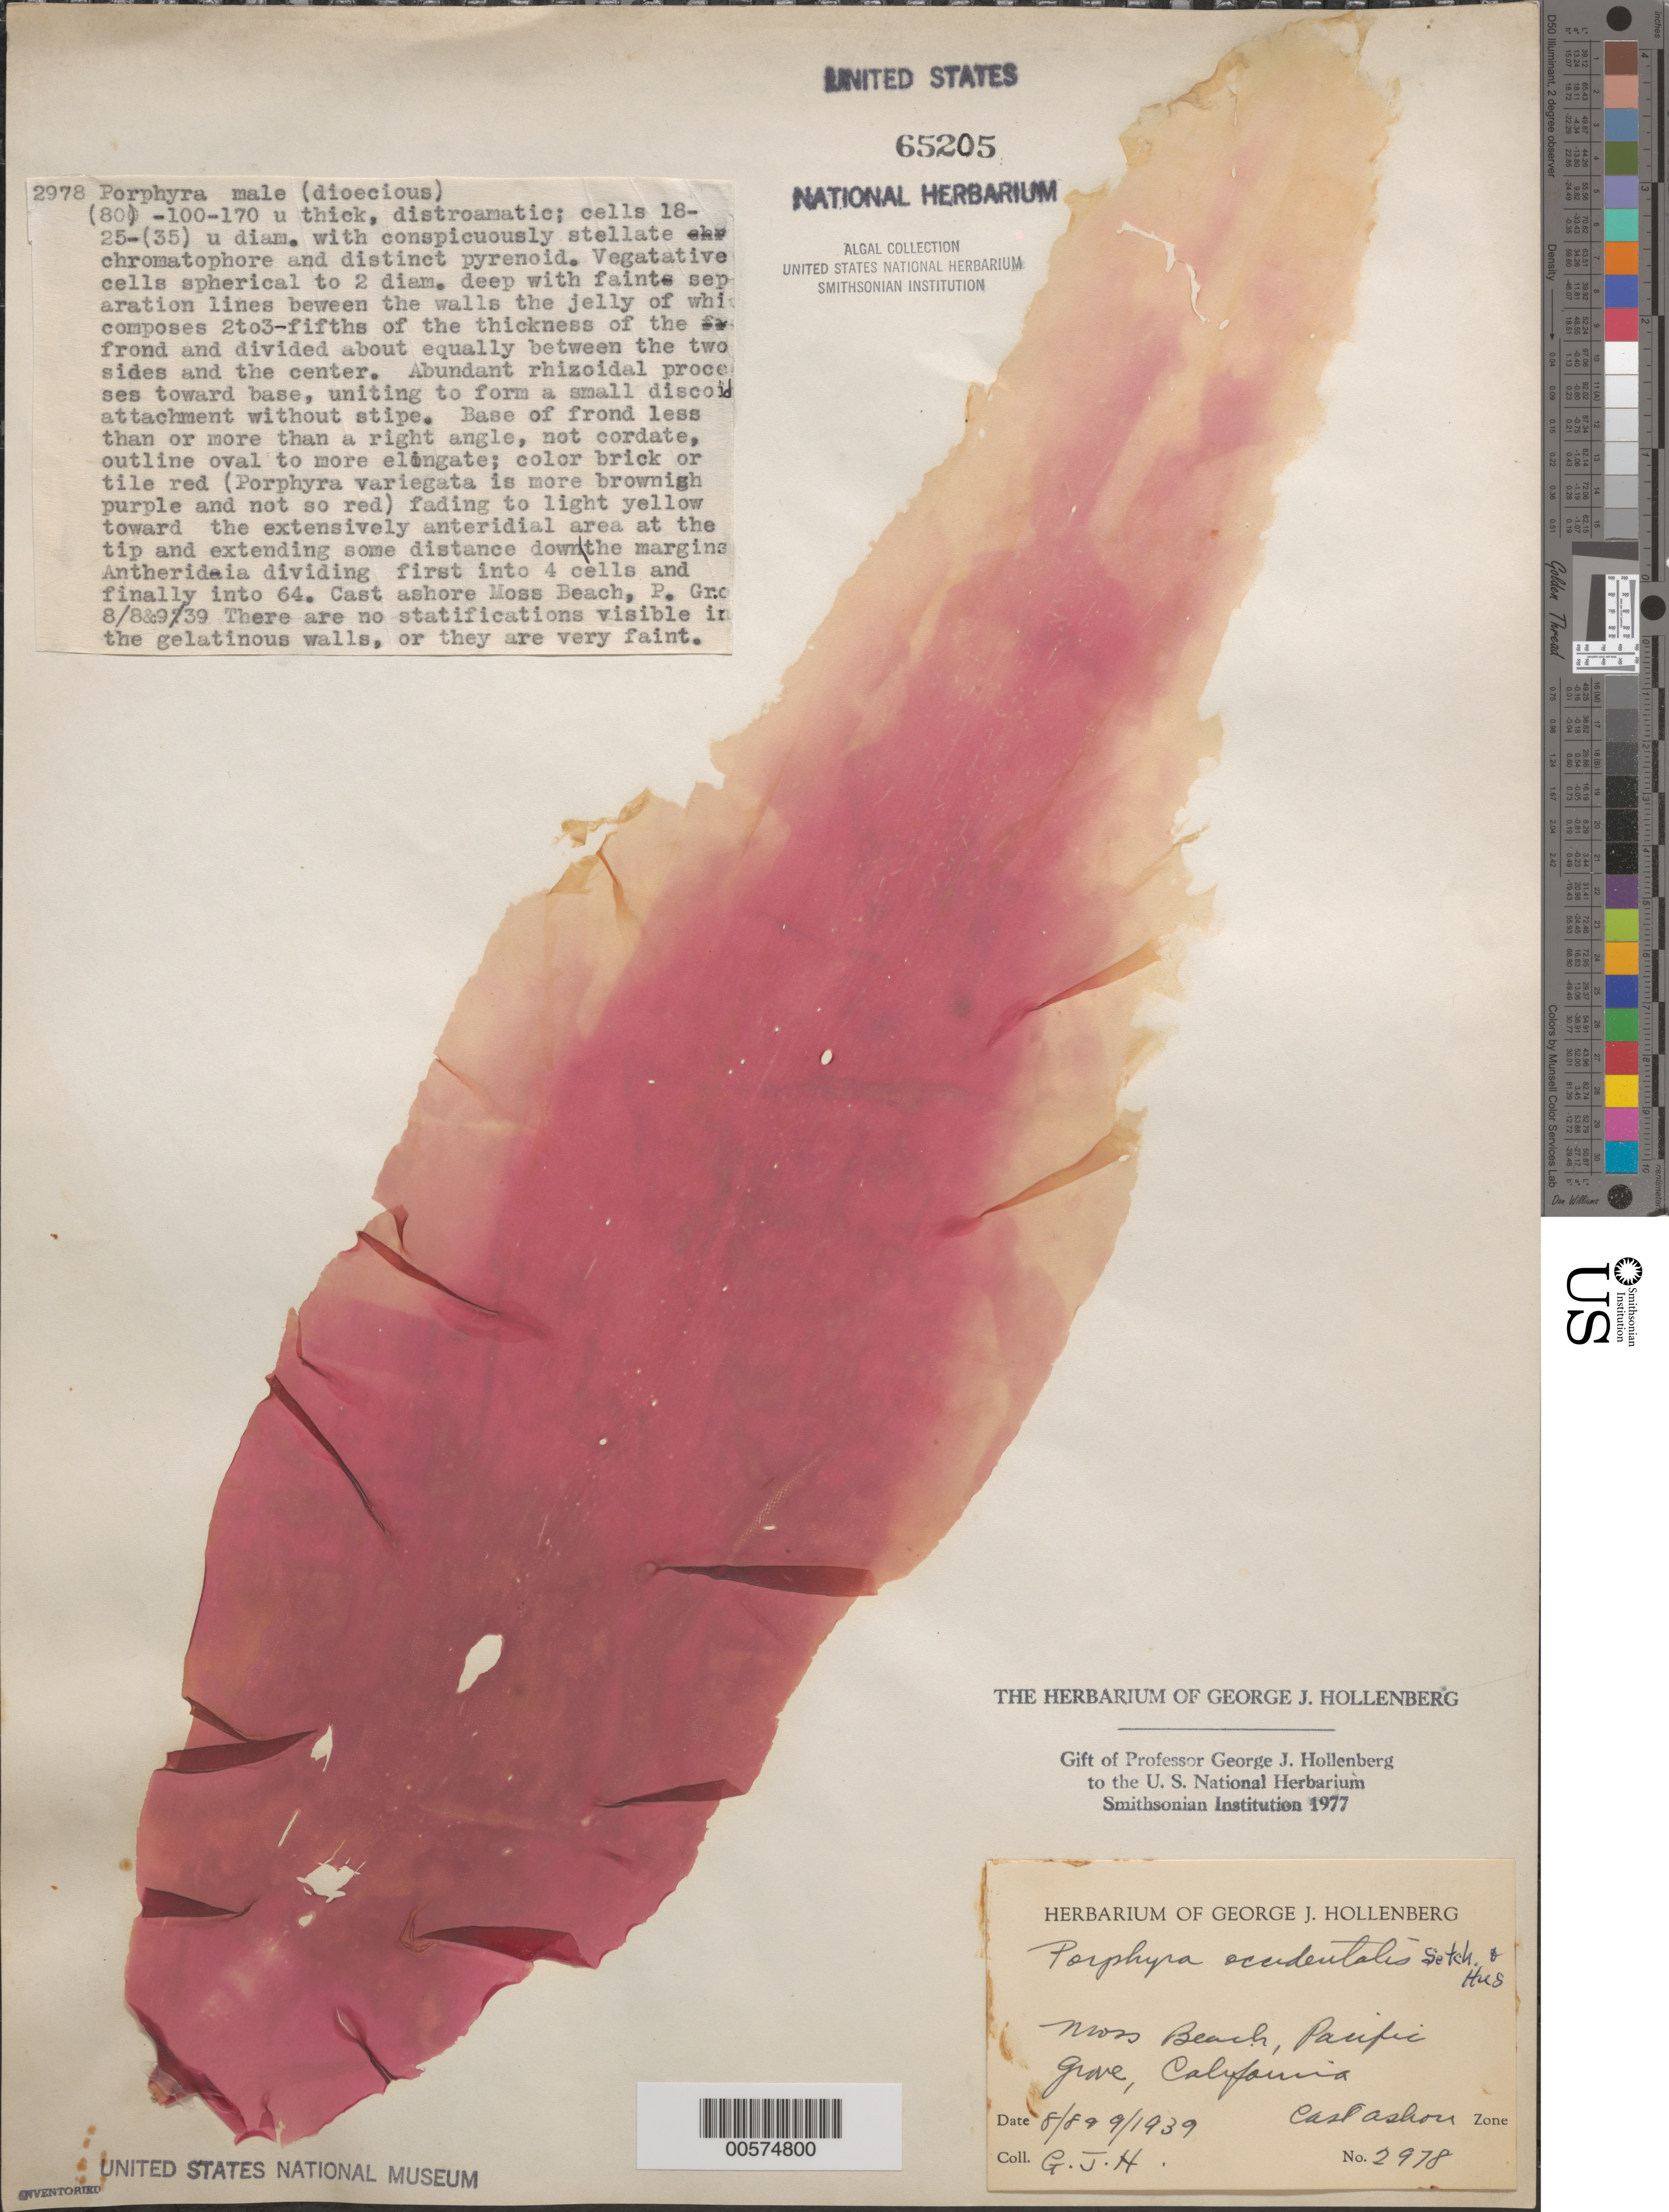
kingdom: Plantae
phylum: Rhodophyta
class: Bangiophyceae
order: Bangiales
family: Bangiaceae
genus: Porphyra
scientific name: Porphyra occidentalis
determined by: Hollenberg, George J.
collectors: G. Hollenberg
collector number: GJH 2978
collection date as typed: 08 Aug 1939 AND 09 Aug 1939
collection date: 1939-08-08,1939-08-09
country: United States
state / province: California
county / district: Monterey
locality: Moss Beach, Pacific Grove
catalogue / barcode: US 65205